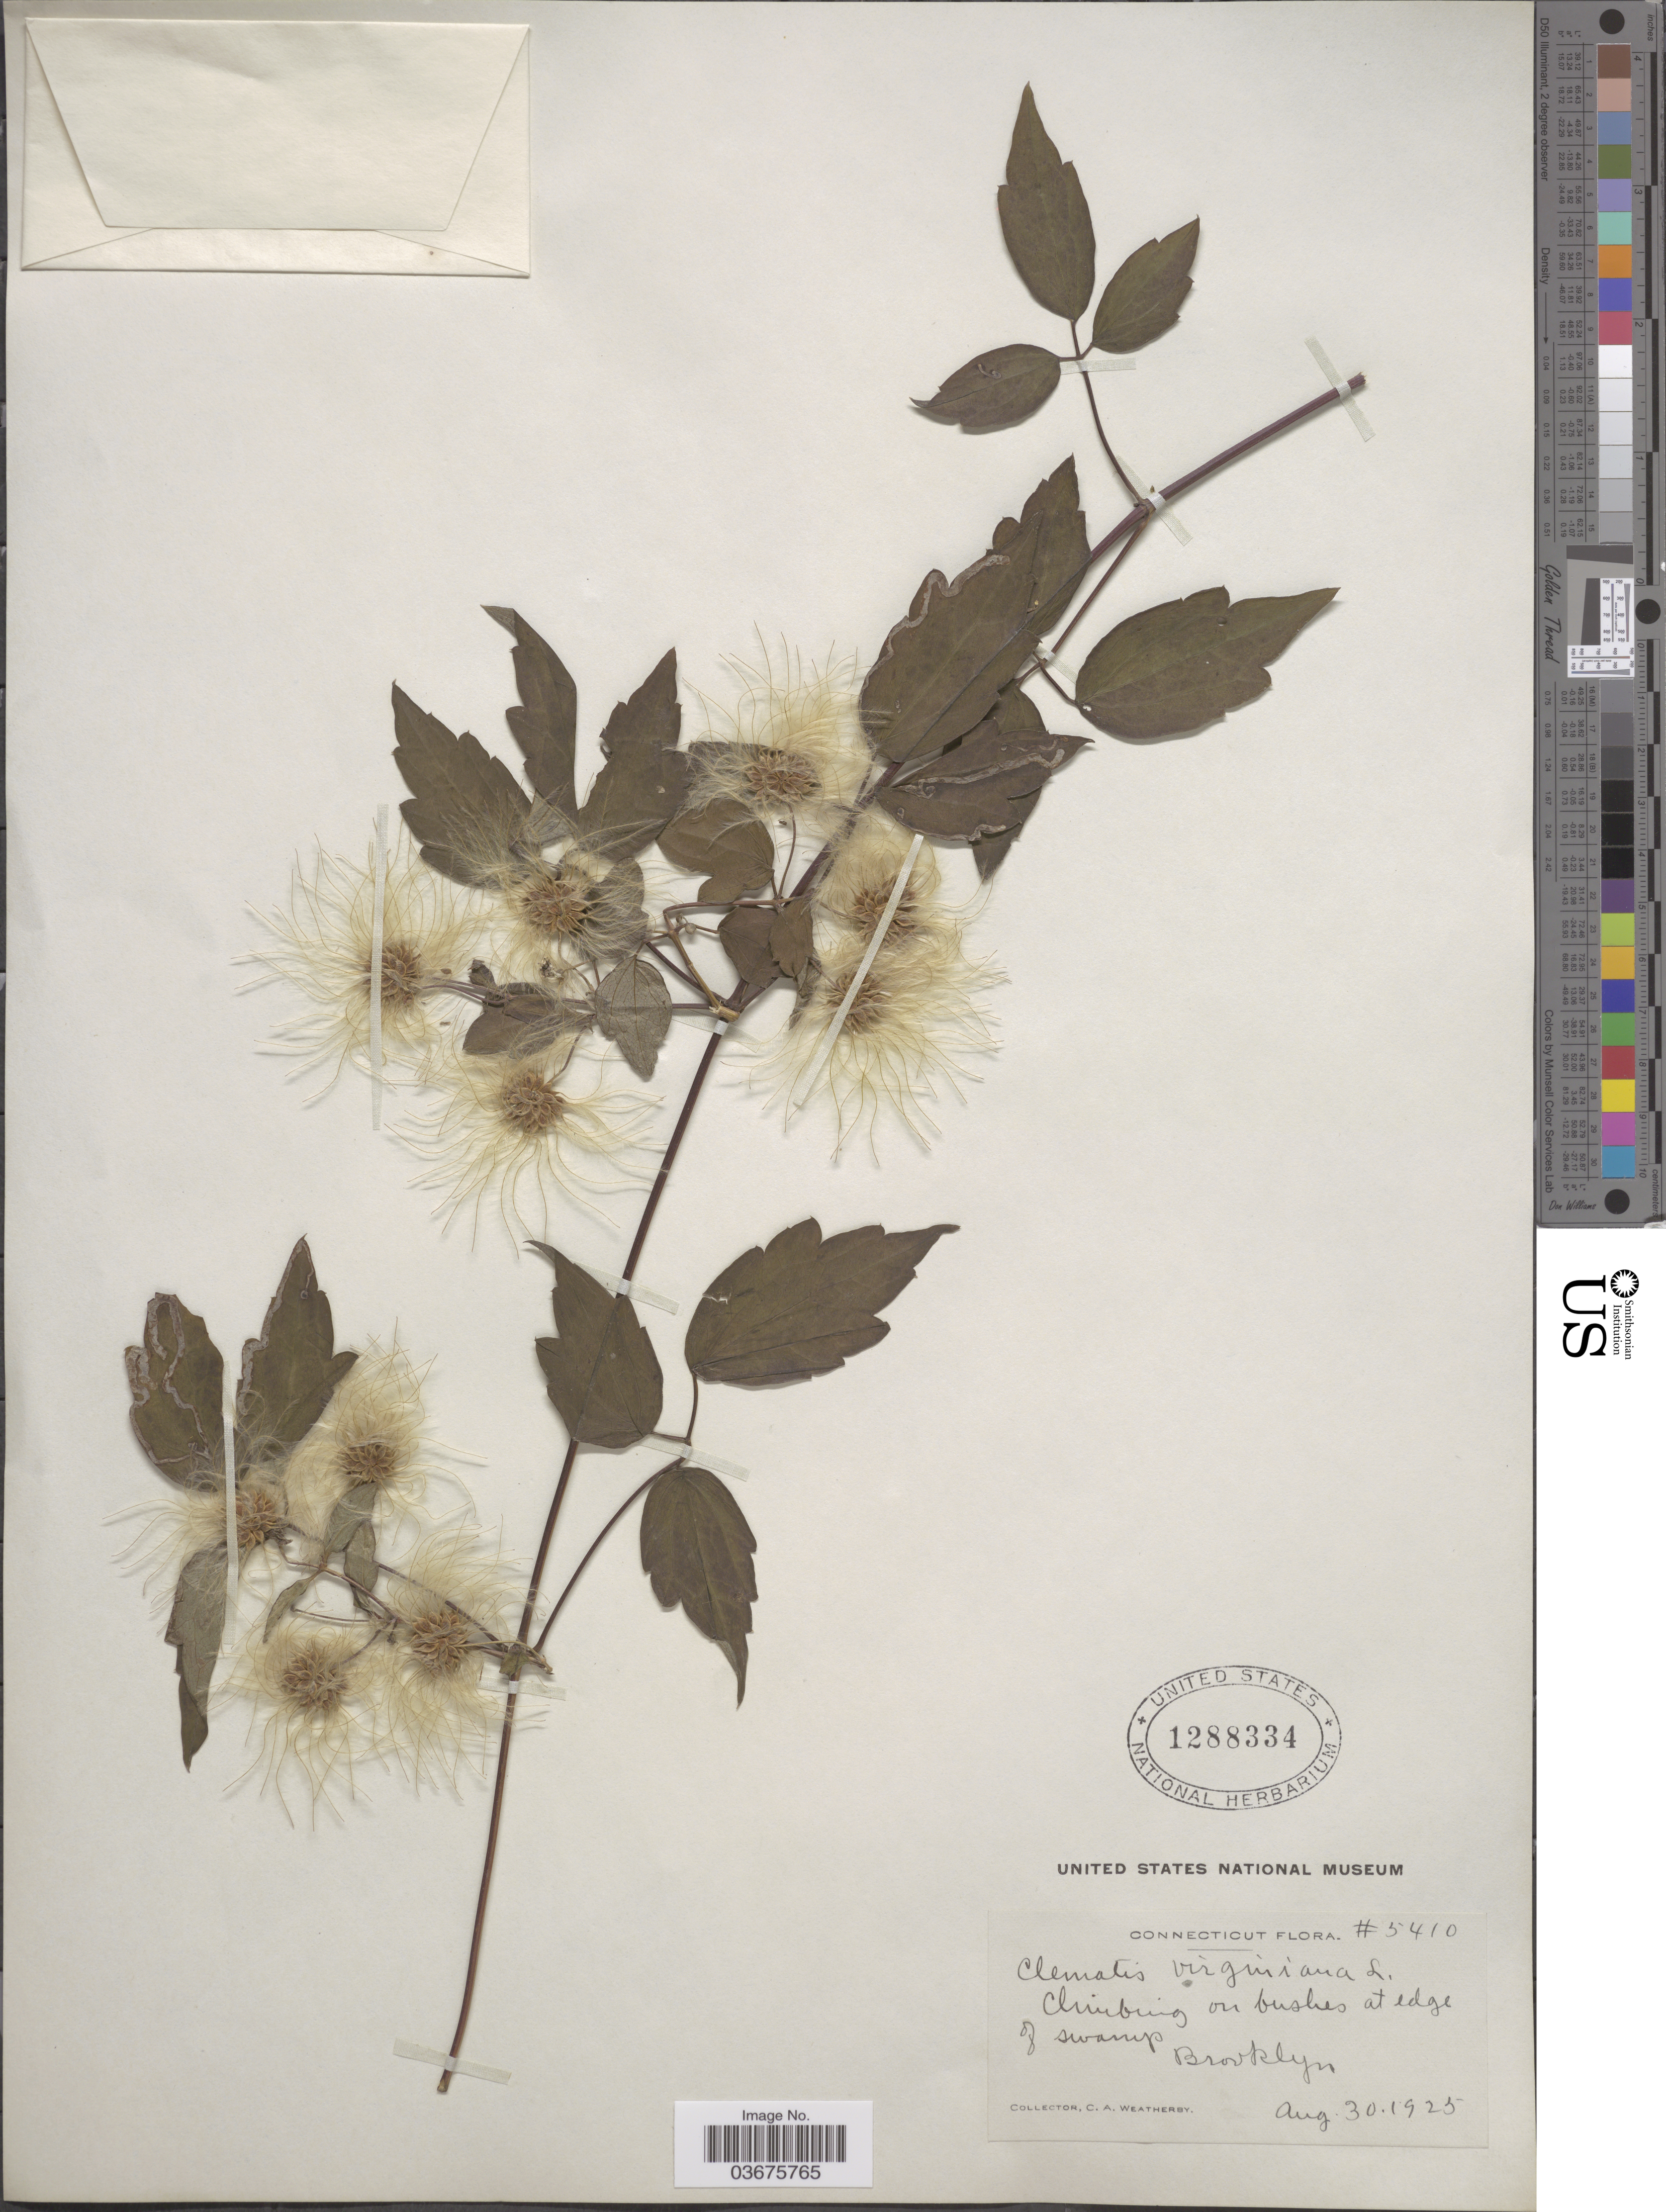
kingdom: Plantae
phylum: Tracheophyta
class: Magnoliopsida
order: Ranunculales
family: Ranunculaceae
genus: Clematis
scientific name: Clematis virginiana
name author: L.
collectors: C. A. Weatherby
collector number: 5410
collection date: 1925-08-30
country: United States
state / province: Connecticut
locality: Brooklyn.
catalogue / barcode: US 1288334